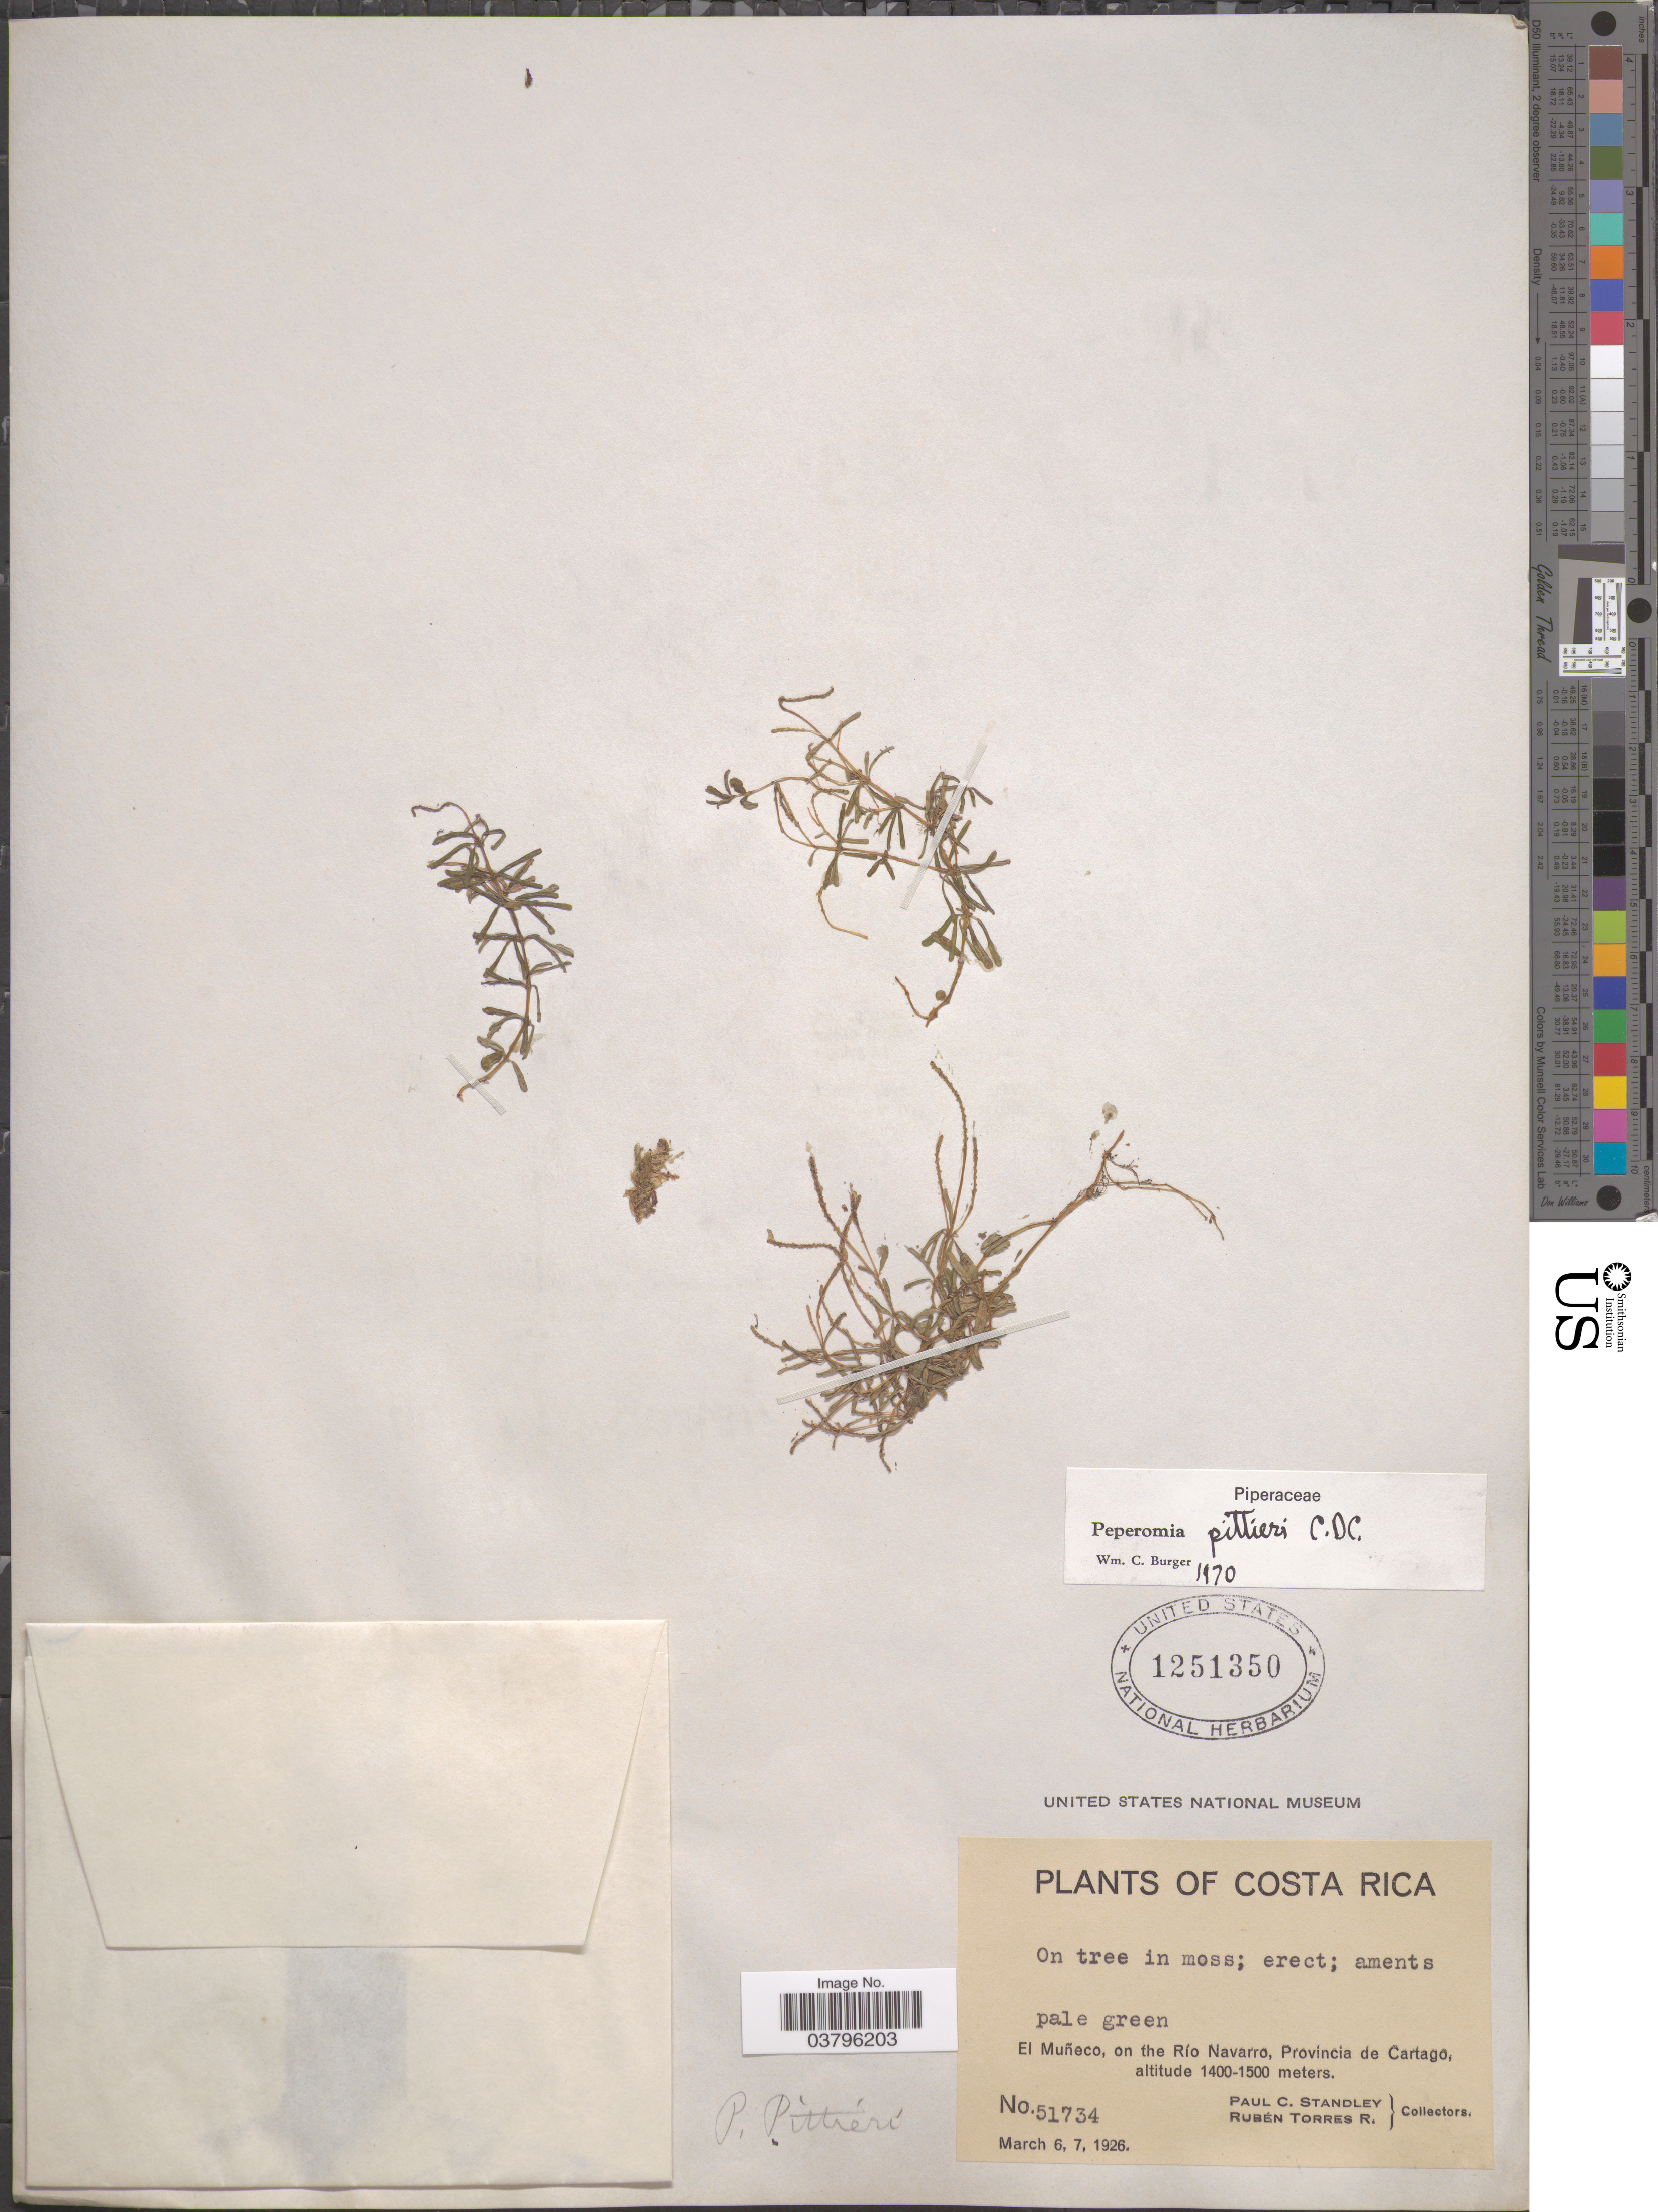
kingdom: Plantae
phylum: Tracheophyta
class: Magnoliopsida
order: Piperales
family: Piperaceae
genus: Peperomia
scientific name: Peperomia pittieri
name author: C. DC.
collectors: P. C. Standley & R. Torres Rojas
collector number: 51734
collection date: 1926-03-06/1926-03-07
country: Costa Rica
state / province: Cartago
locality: El Muñeco, on the Río Navarro.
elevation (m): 1400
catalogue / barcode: US 1251350